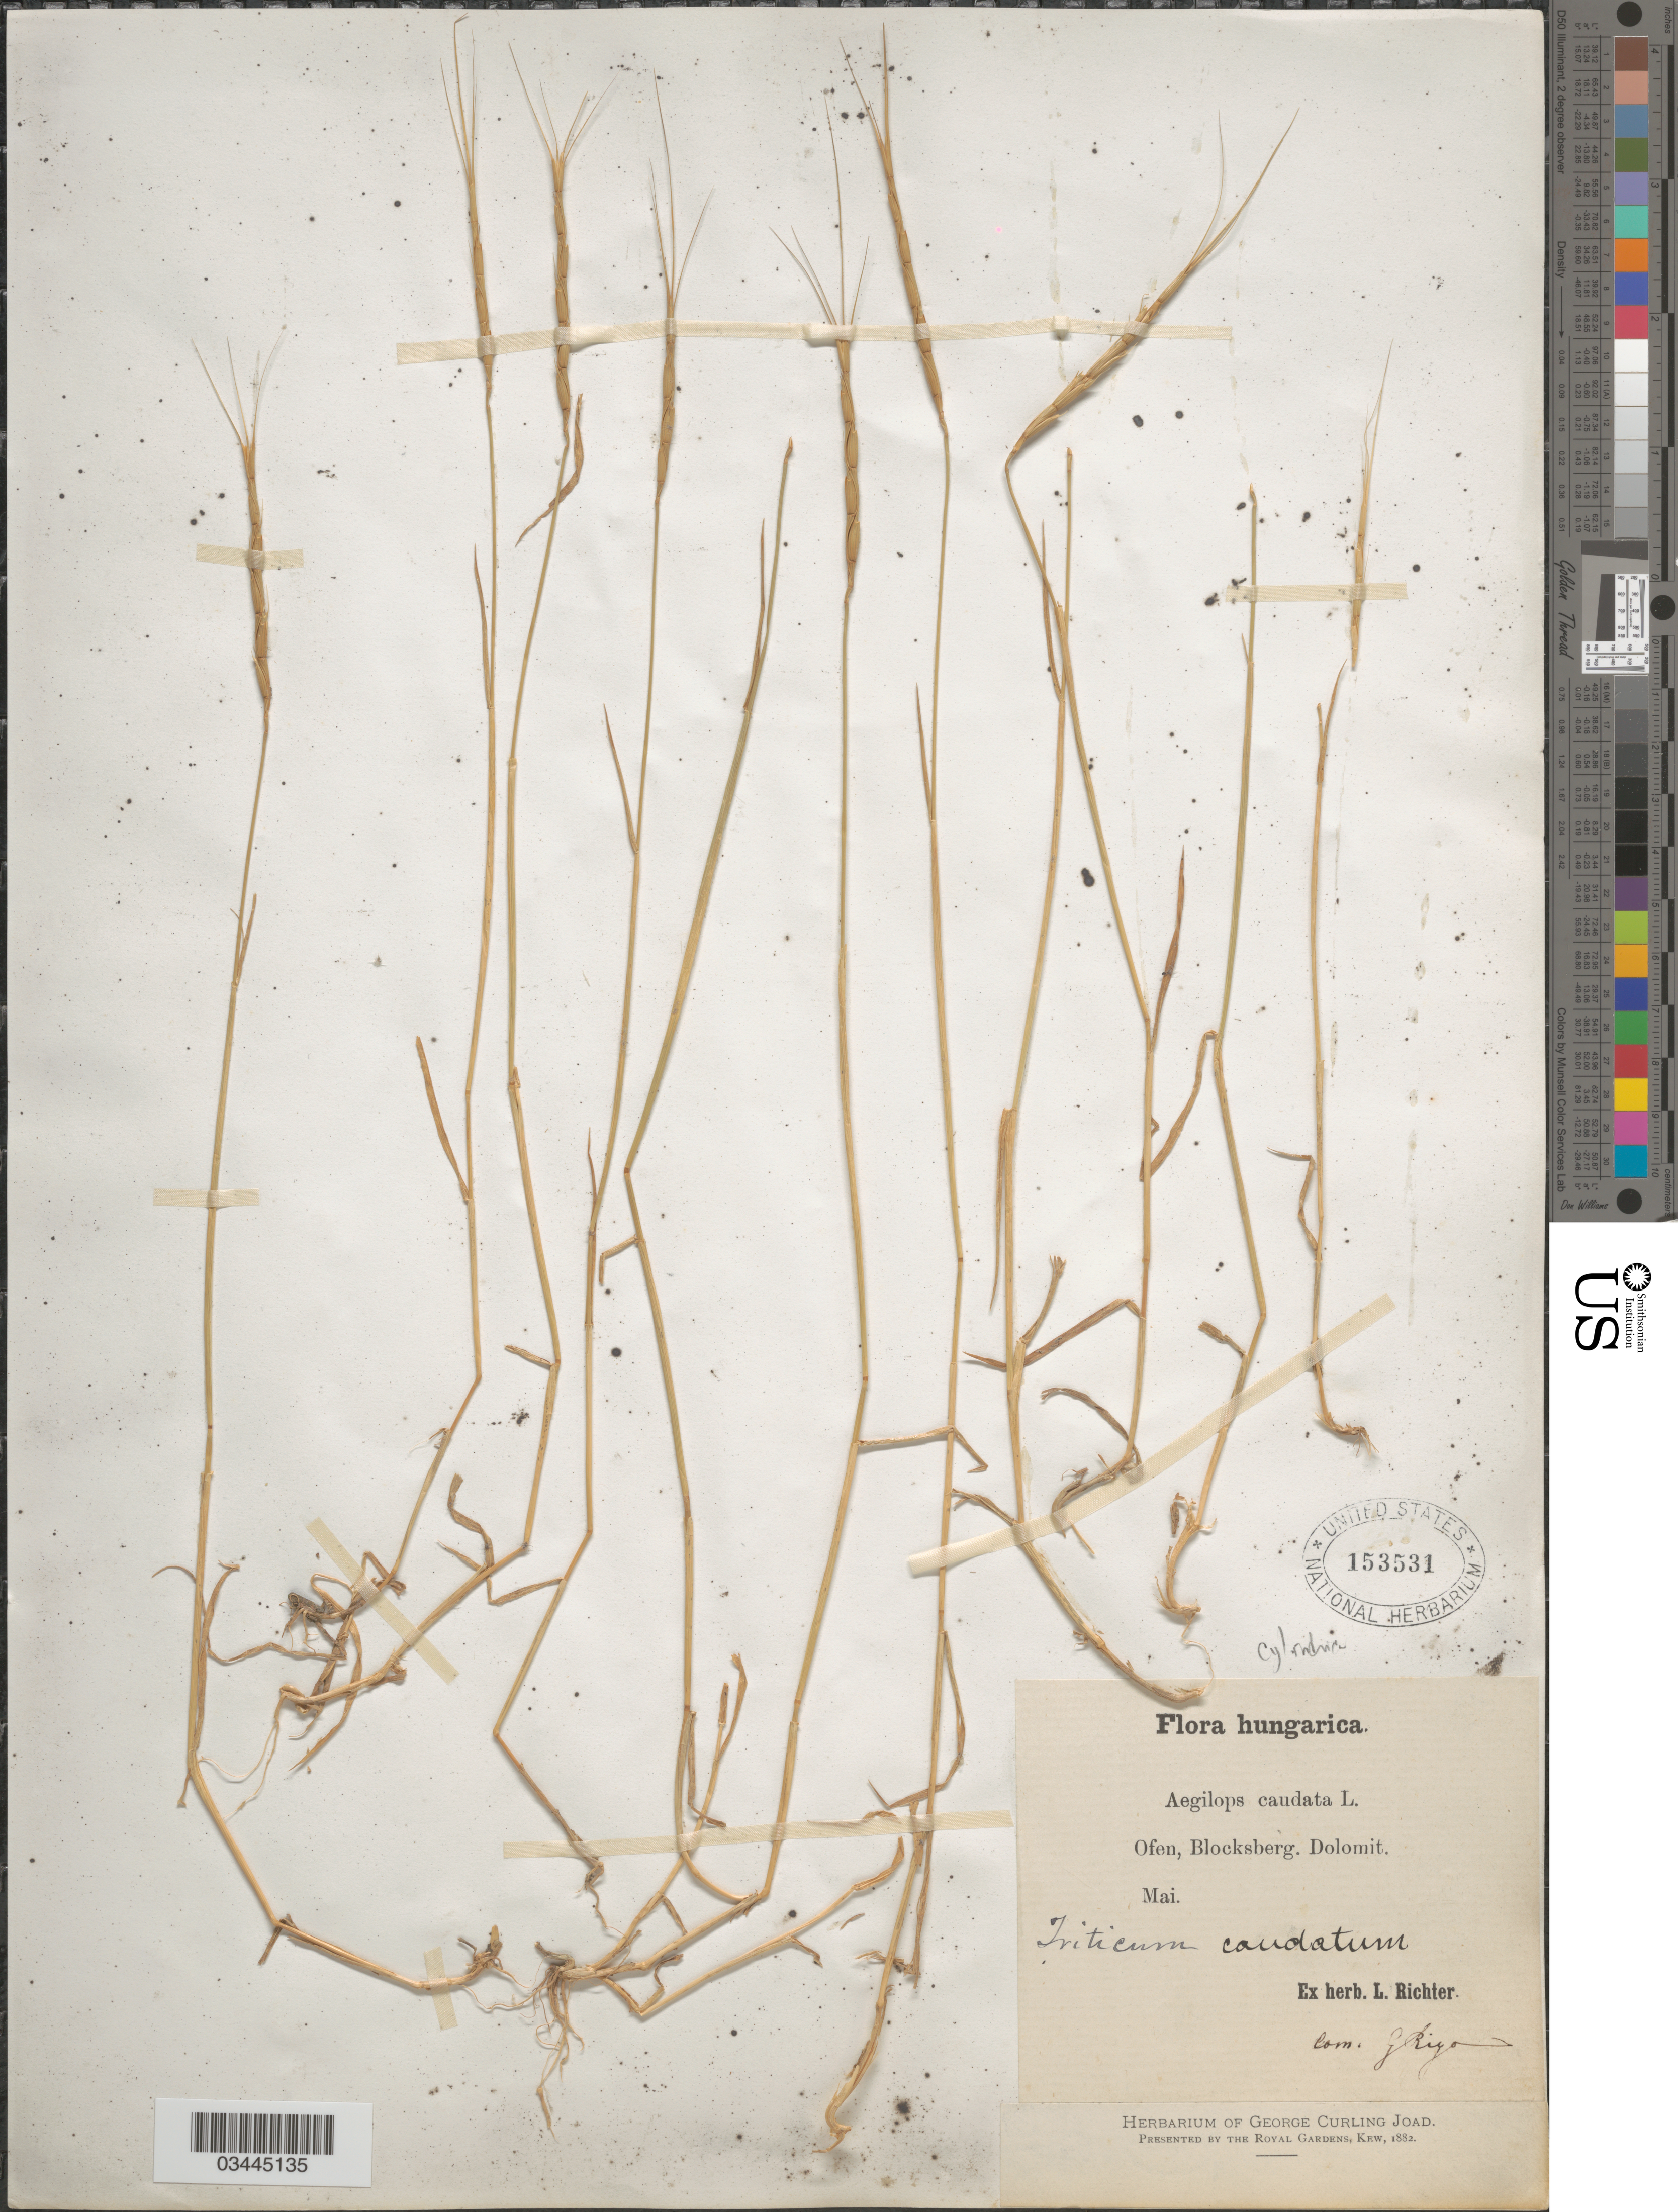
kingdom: Plantae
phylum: Tracheophyta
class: Liliopsida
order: Poales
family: Poaceae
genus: Aegilops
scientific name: Aegilops cylindrica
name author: Host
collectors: L. Richter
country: Hungary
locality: Ofen, Blocksberg. Dolomit.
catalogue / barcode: US 153531